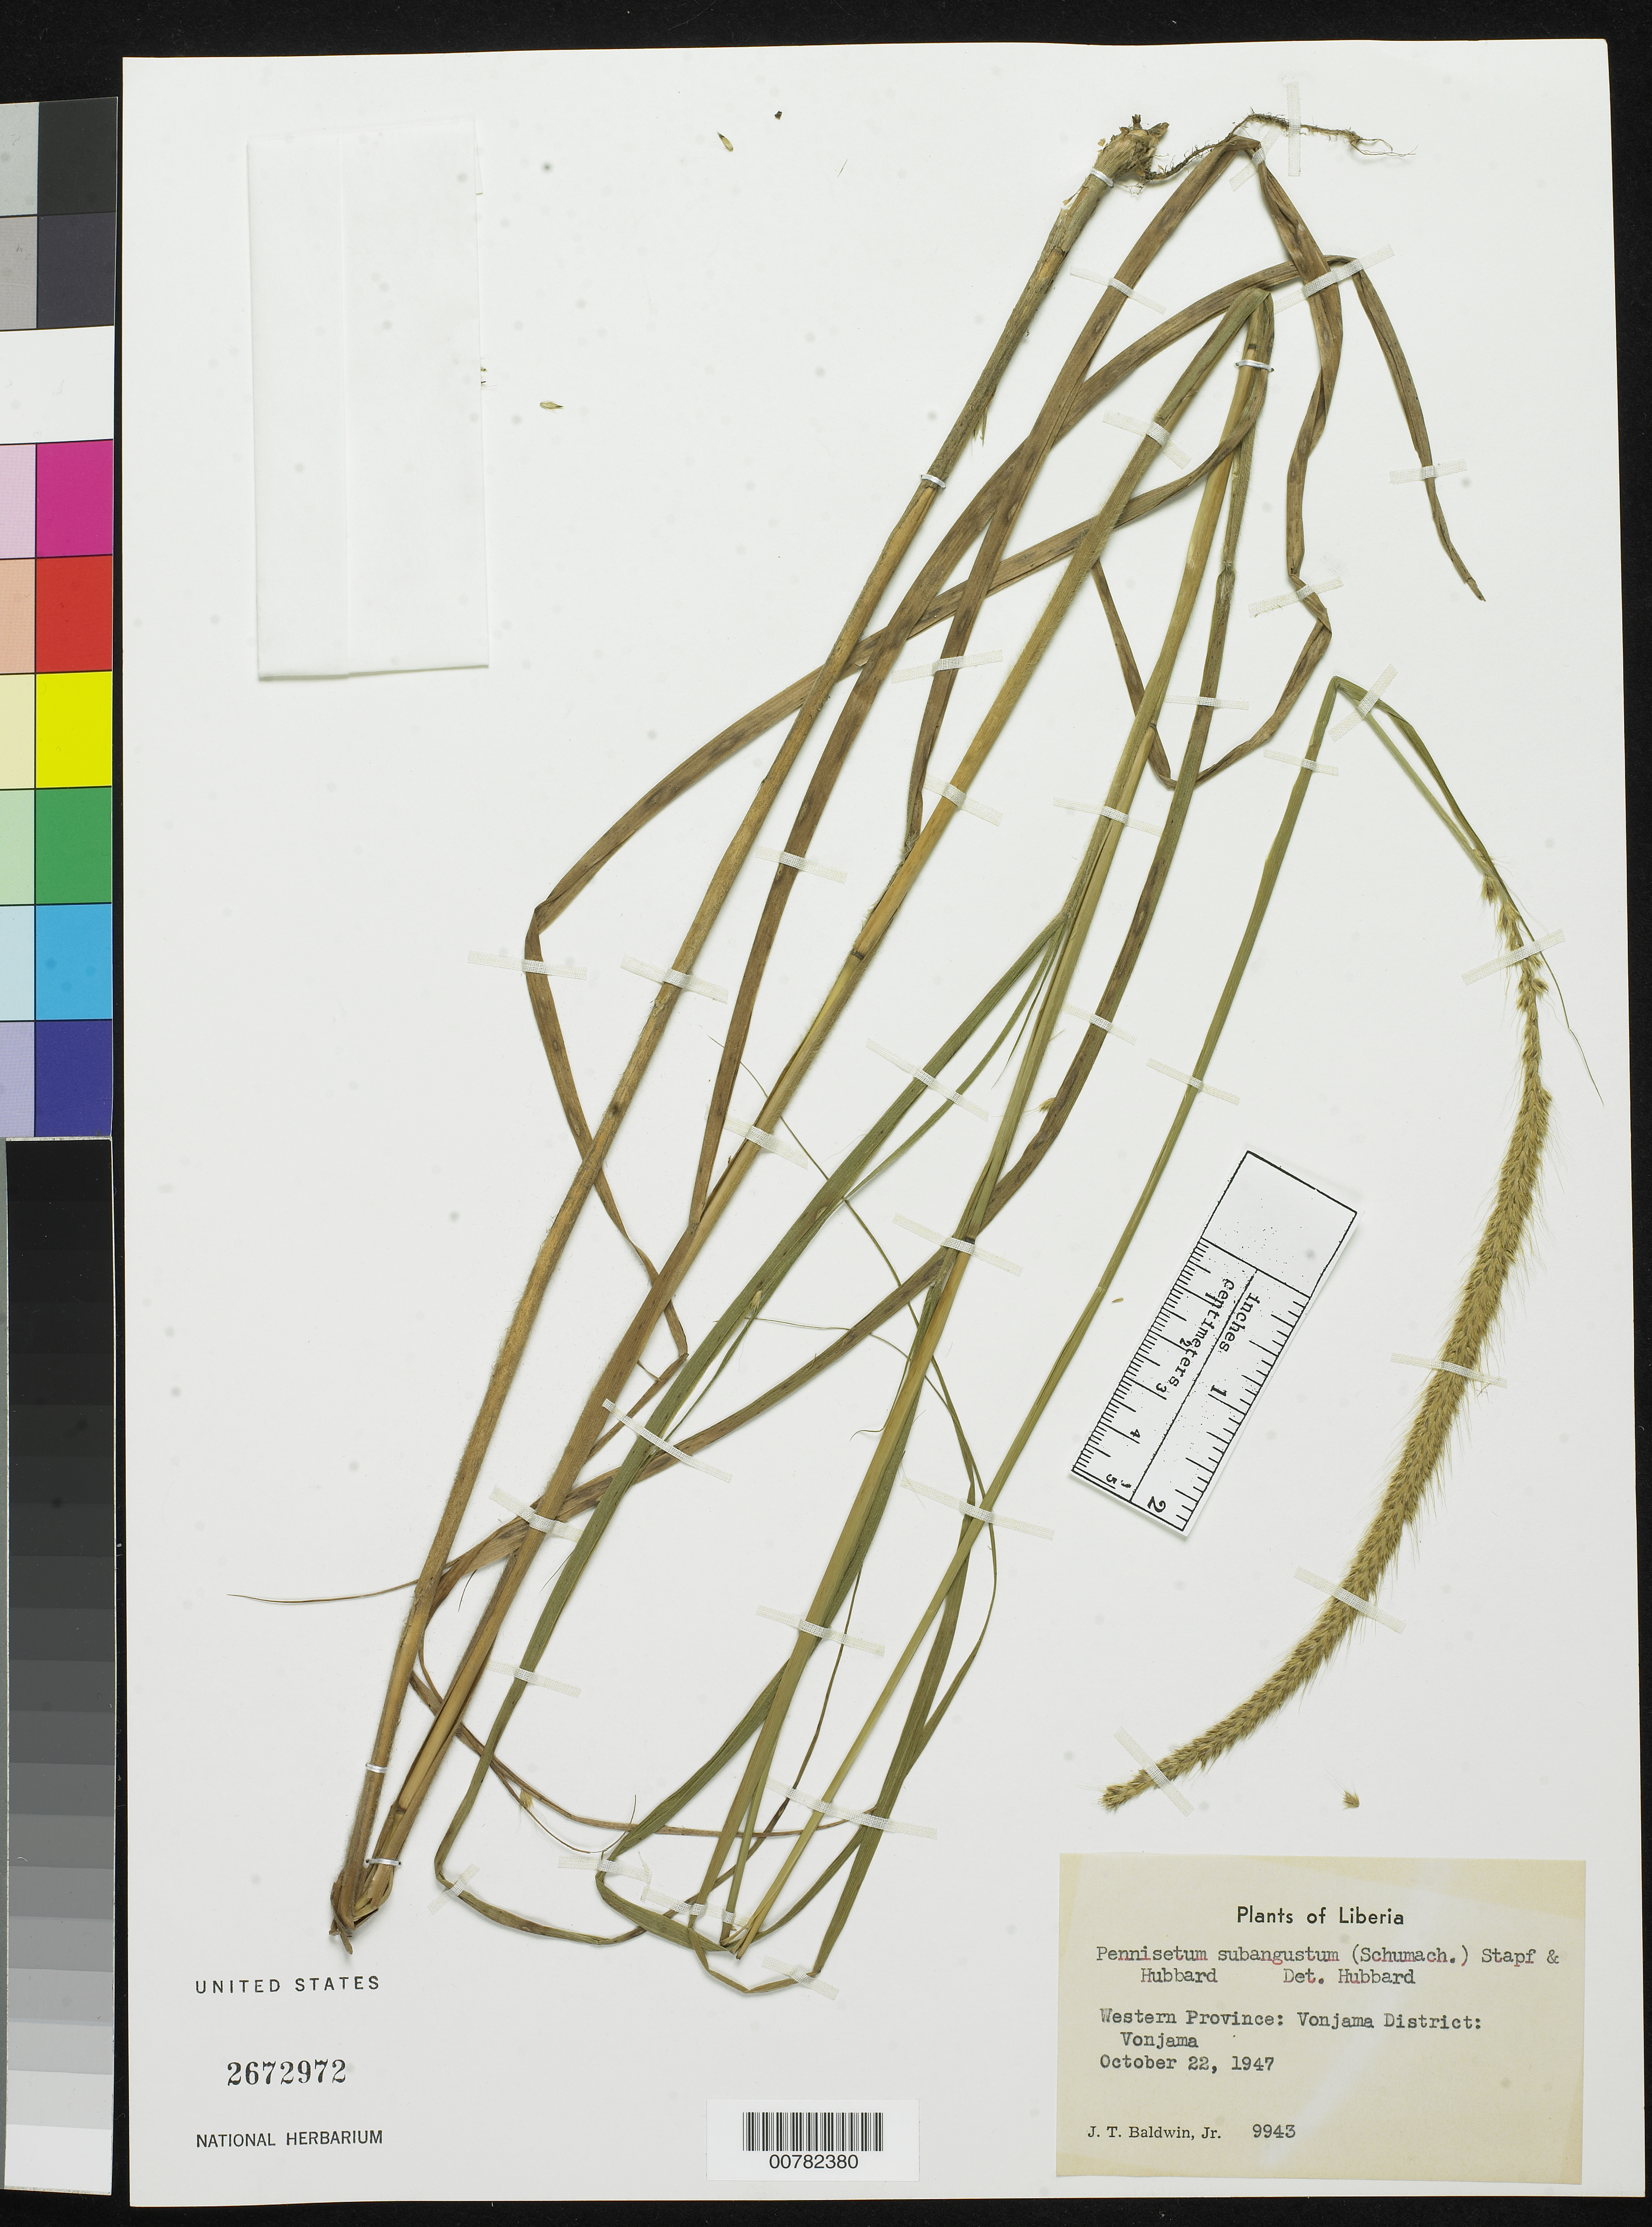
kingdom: Plantae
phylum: Tracheophyta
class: Liliopsida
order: Poales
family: Poaceae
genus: Pennisetum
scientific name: Pennisetum subangustum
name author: (Schumach.) Stapf & C.E. Hubb.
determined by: Hubbard, C. E.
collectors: J. T. Baldwin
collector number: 9943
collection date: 1947-10-22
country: Liberia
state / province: Lofa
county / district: Vonjama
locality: Vonjama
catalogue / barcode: US 2672972